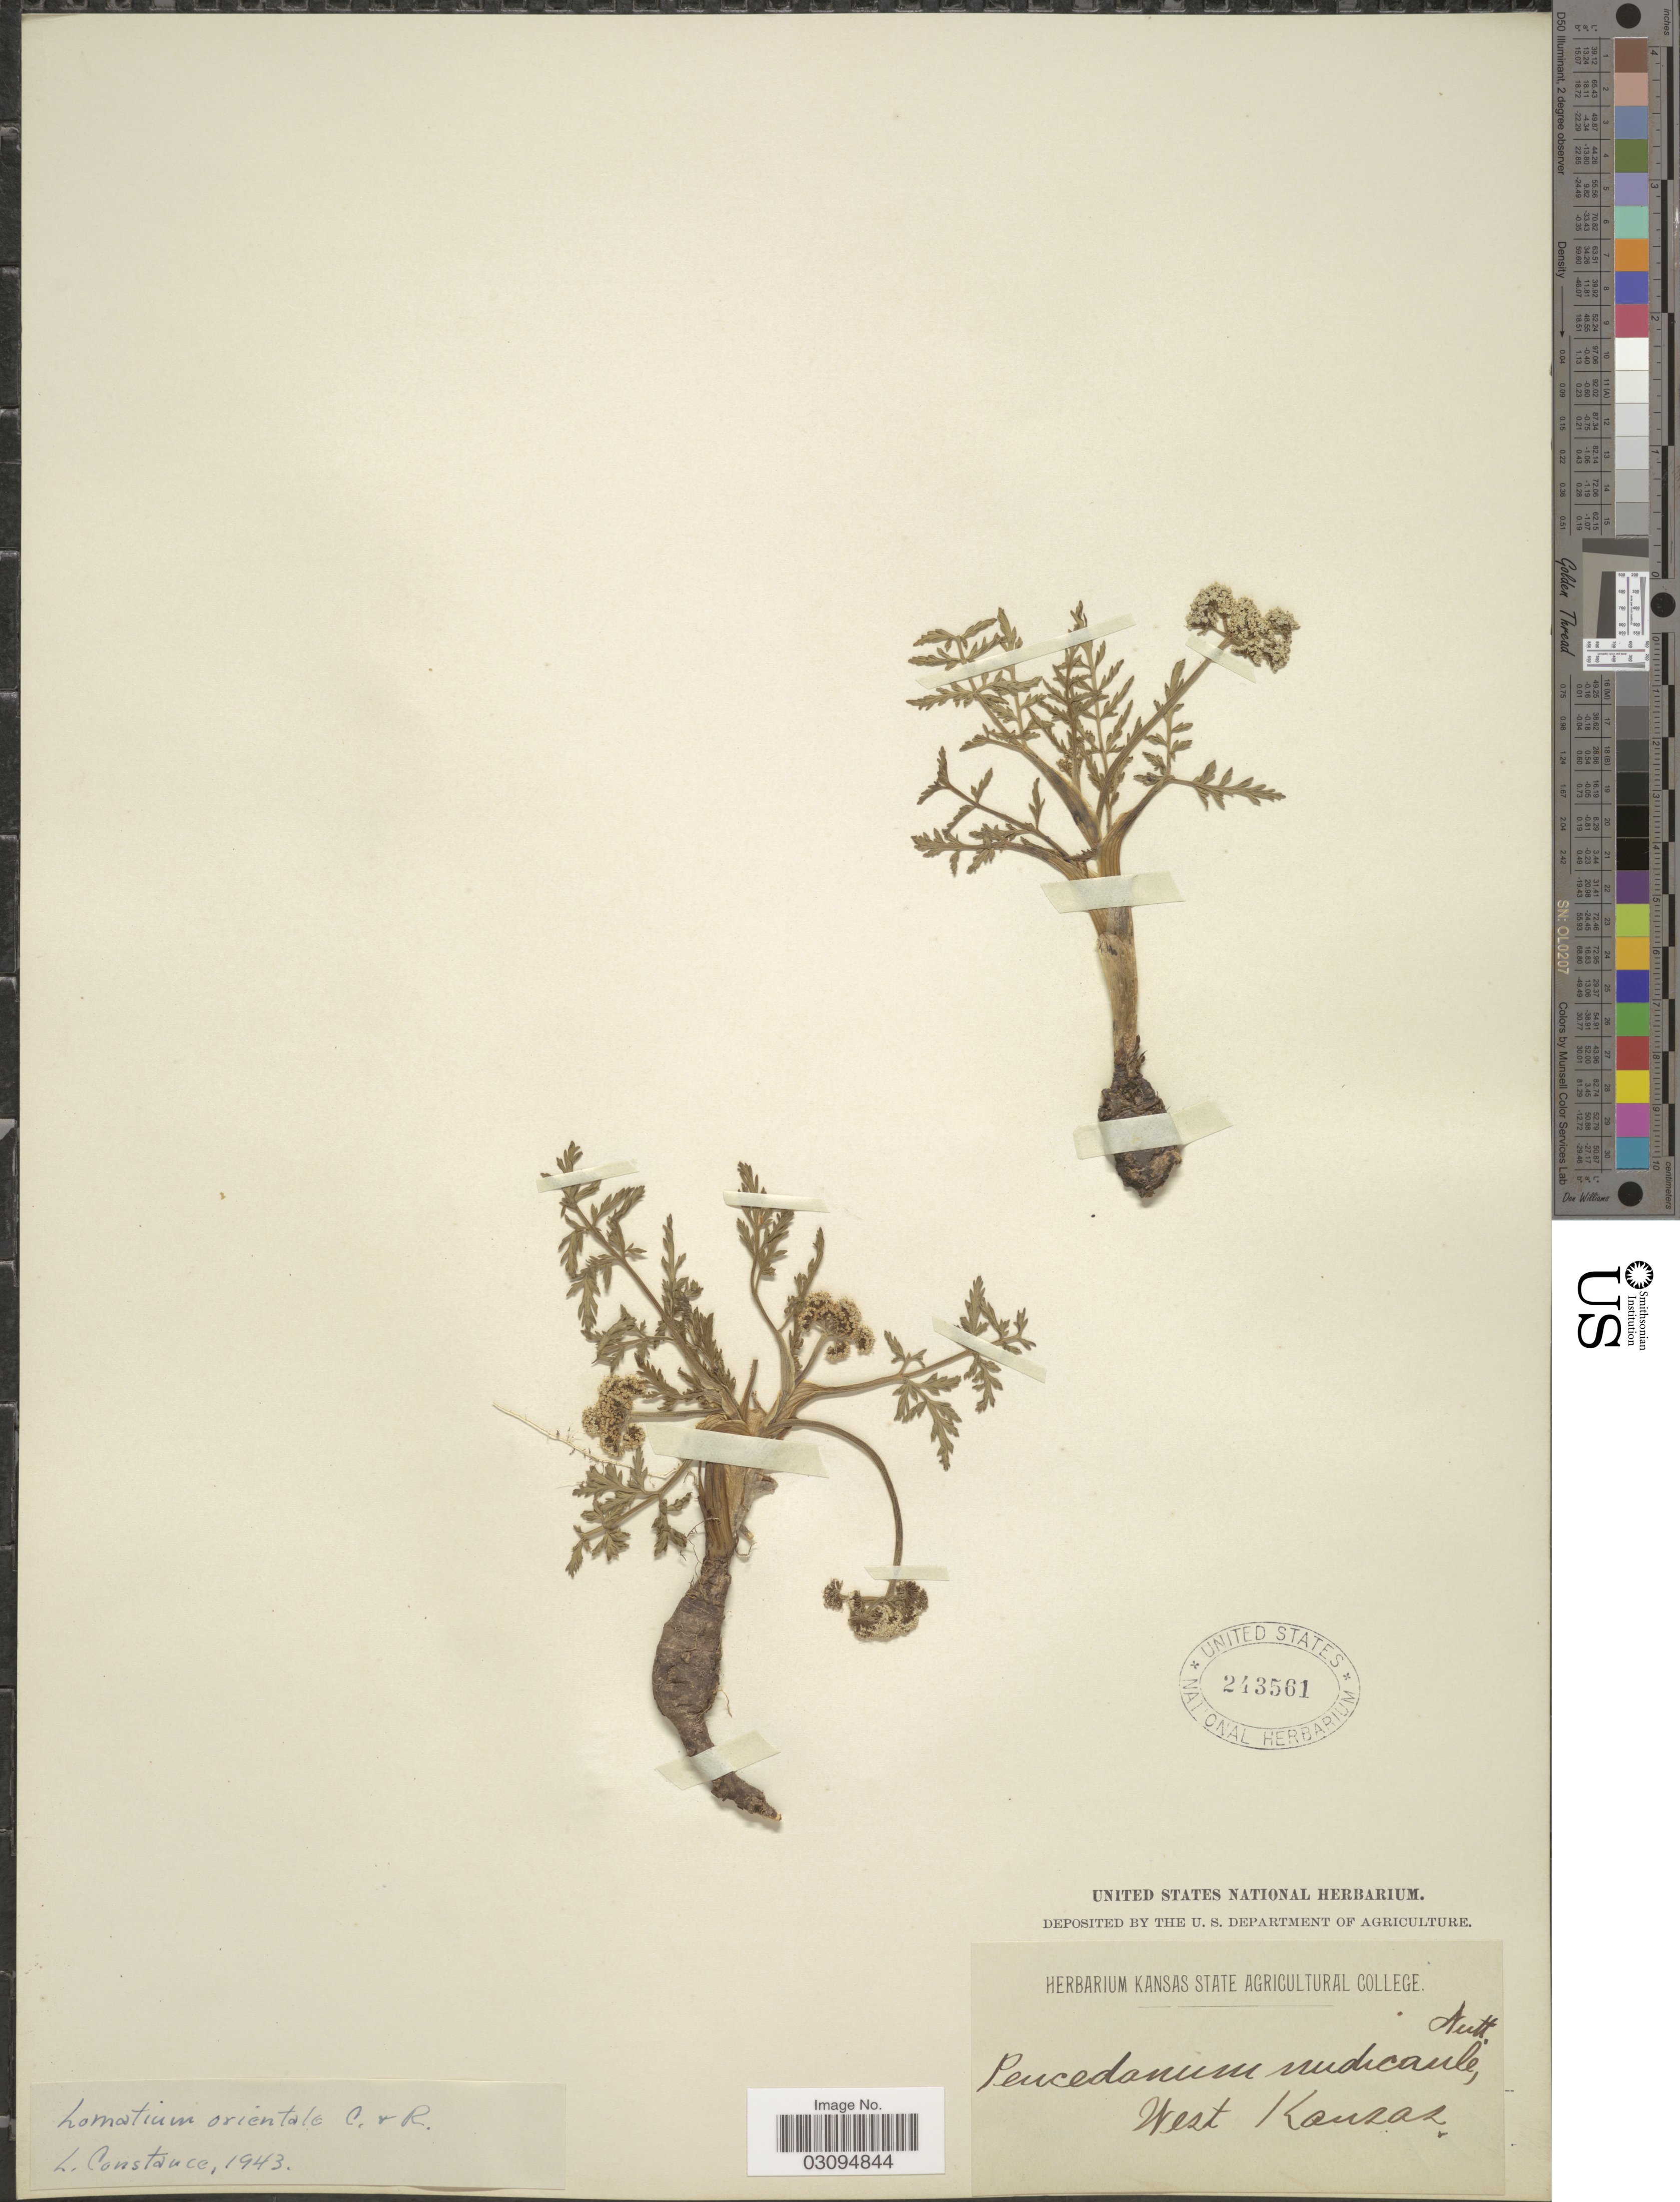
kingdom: Plantae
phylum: Tracheophyta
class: Magnoliopsida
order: Apiales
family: Apiaceae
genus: Lomatium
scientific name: Lomatium orientale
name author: J.M. Coult. & Rose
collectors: ex herb. Kansas State Agricultural College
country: United States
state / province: Kansas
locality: West Kansas.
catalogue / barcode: US 243561